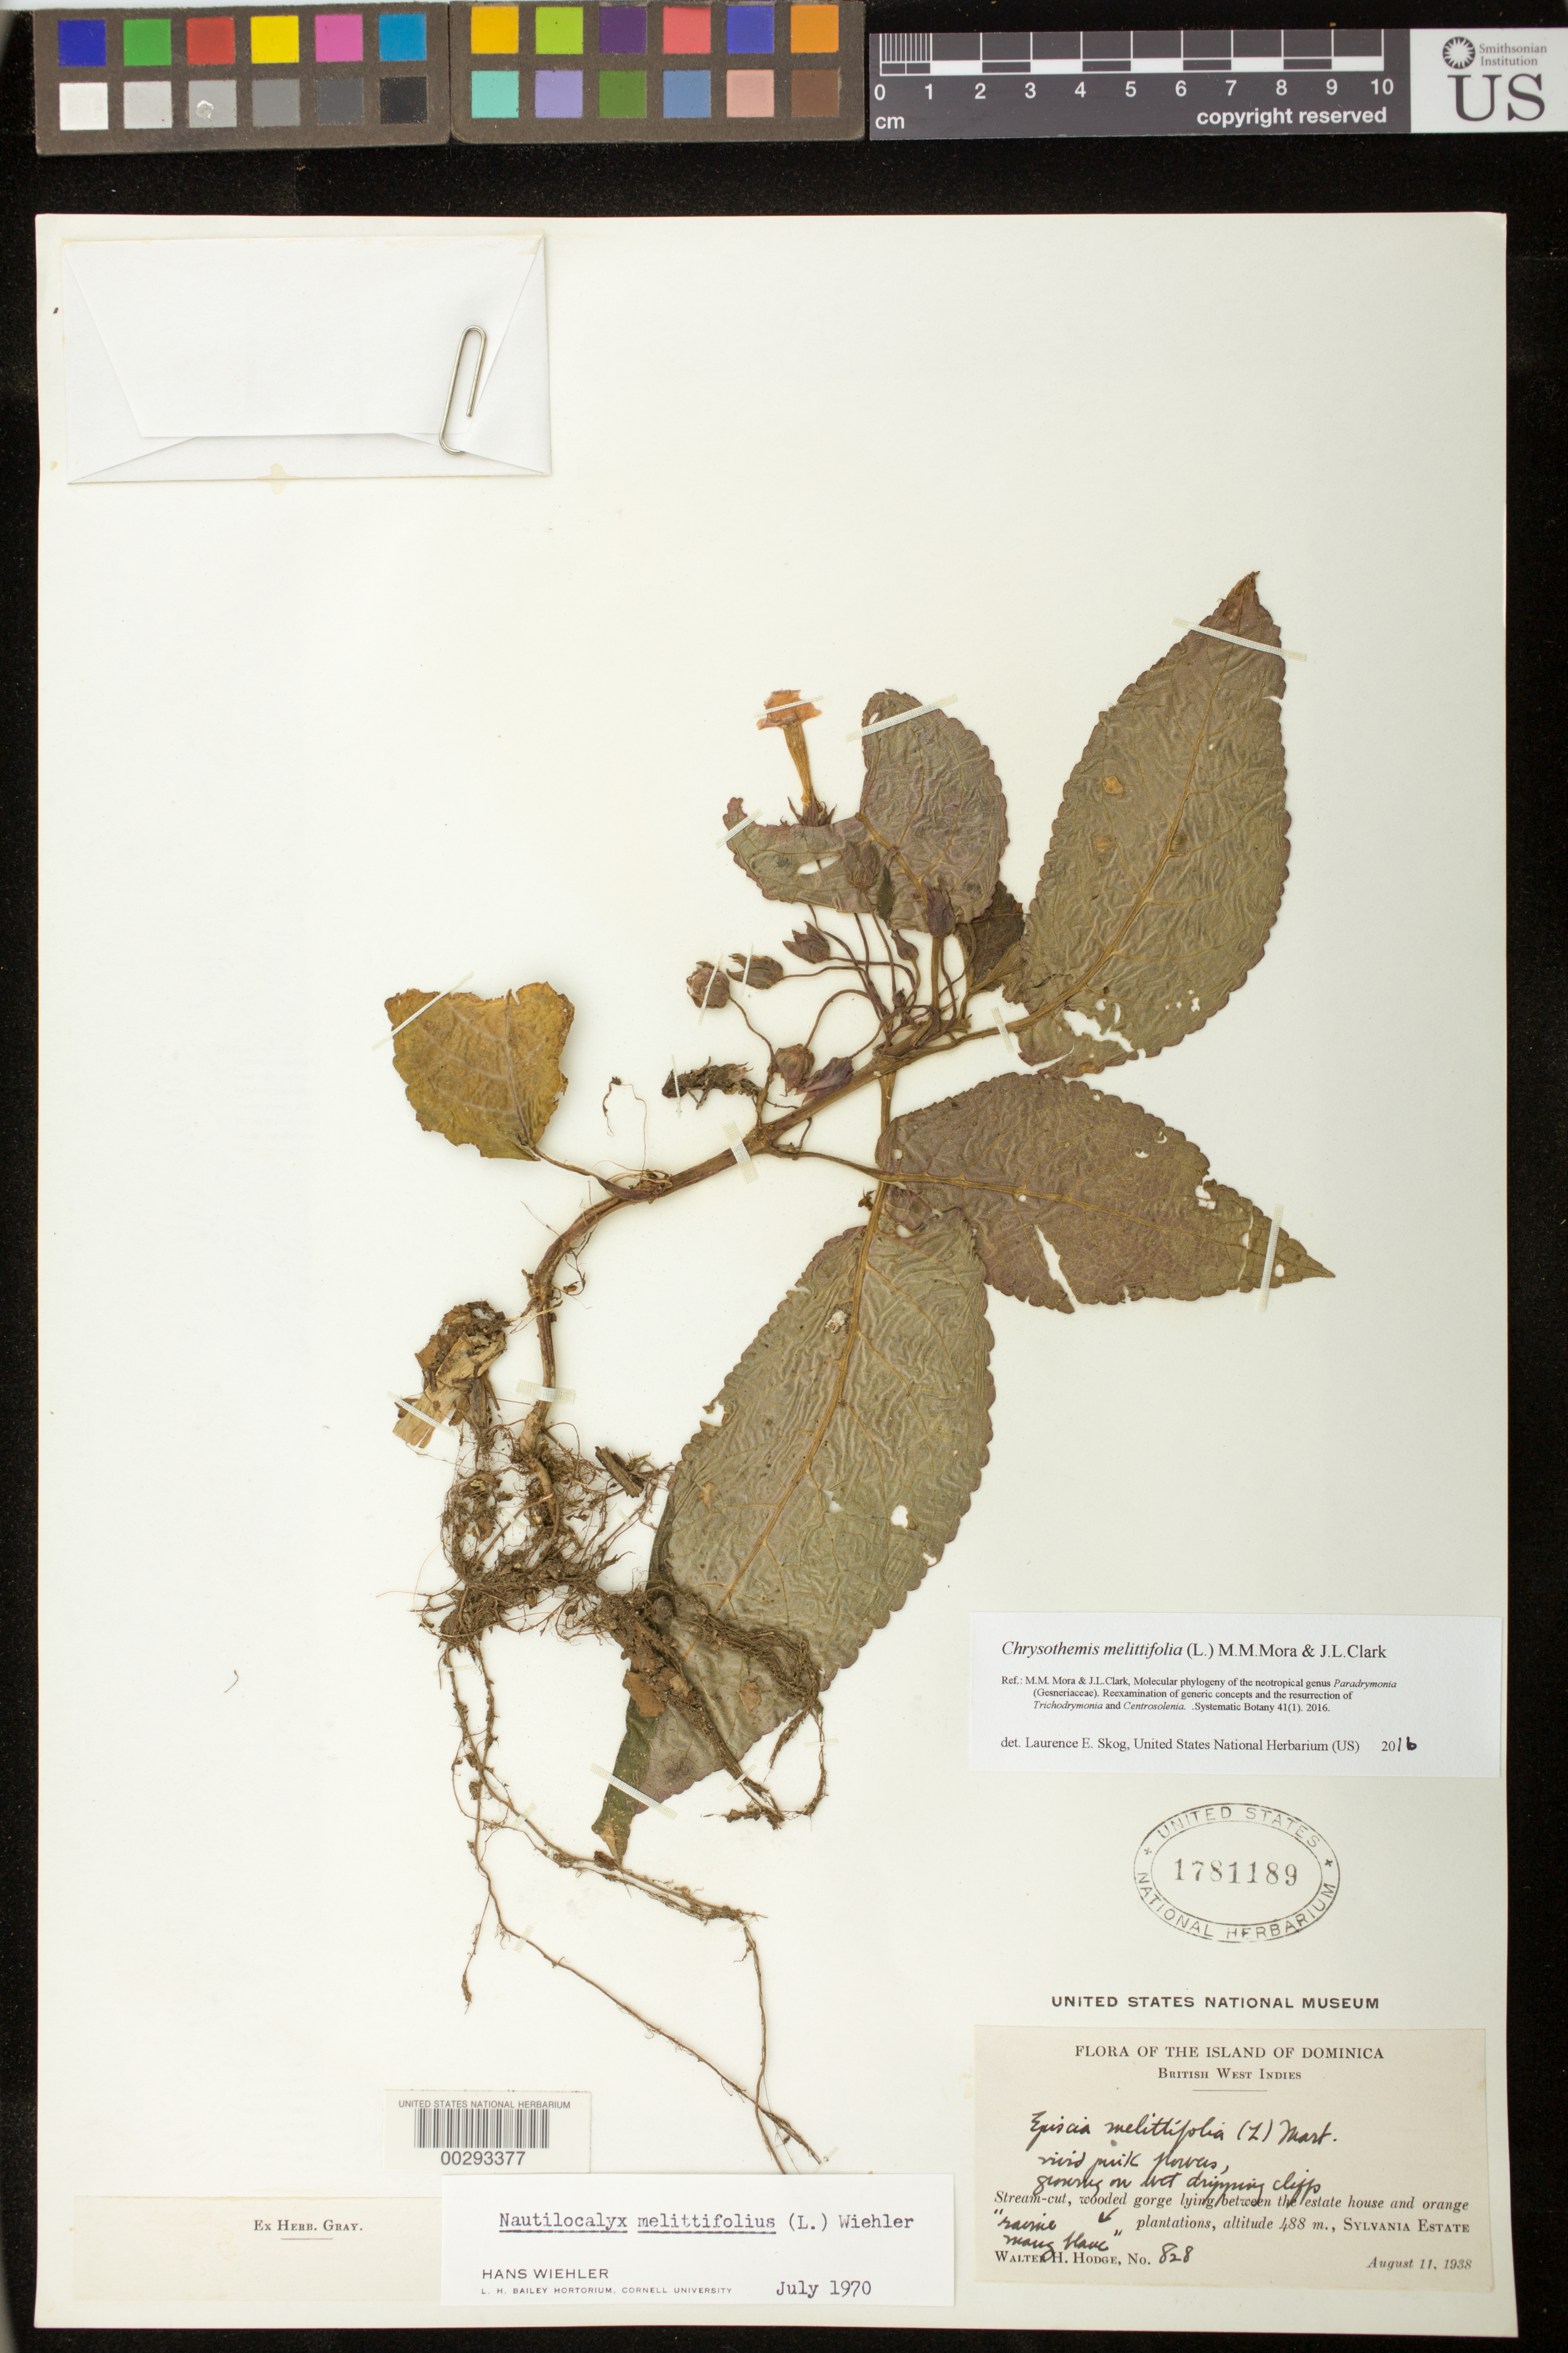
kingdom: Plantae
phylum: Tracheophyta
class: Magnoliopsida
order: Lamiales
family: Gesneriaceae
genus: Chrysothemis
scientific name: Chrysothemis melittifolia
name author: (L.) M.M. Mora & J.L. Clark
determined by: Skog, Laurence E.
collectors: W. Hodge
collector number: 828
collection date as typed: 11 Aug 1938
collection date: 1938-08-11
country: Dominica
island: Dominica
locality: Sylvania estate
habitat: On wet dripping cliffs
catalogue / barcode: US 1781189